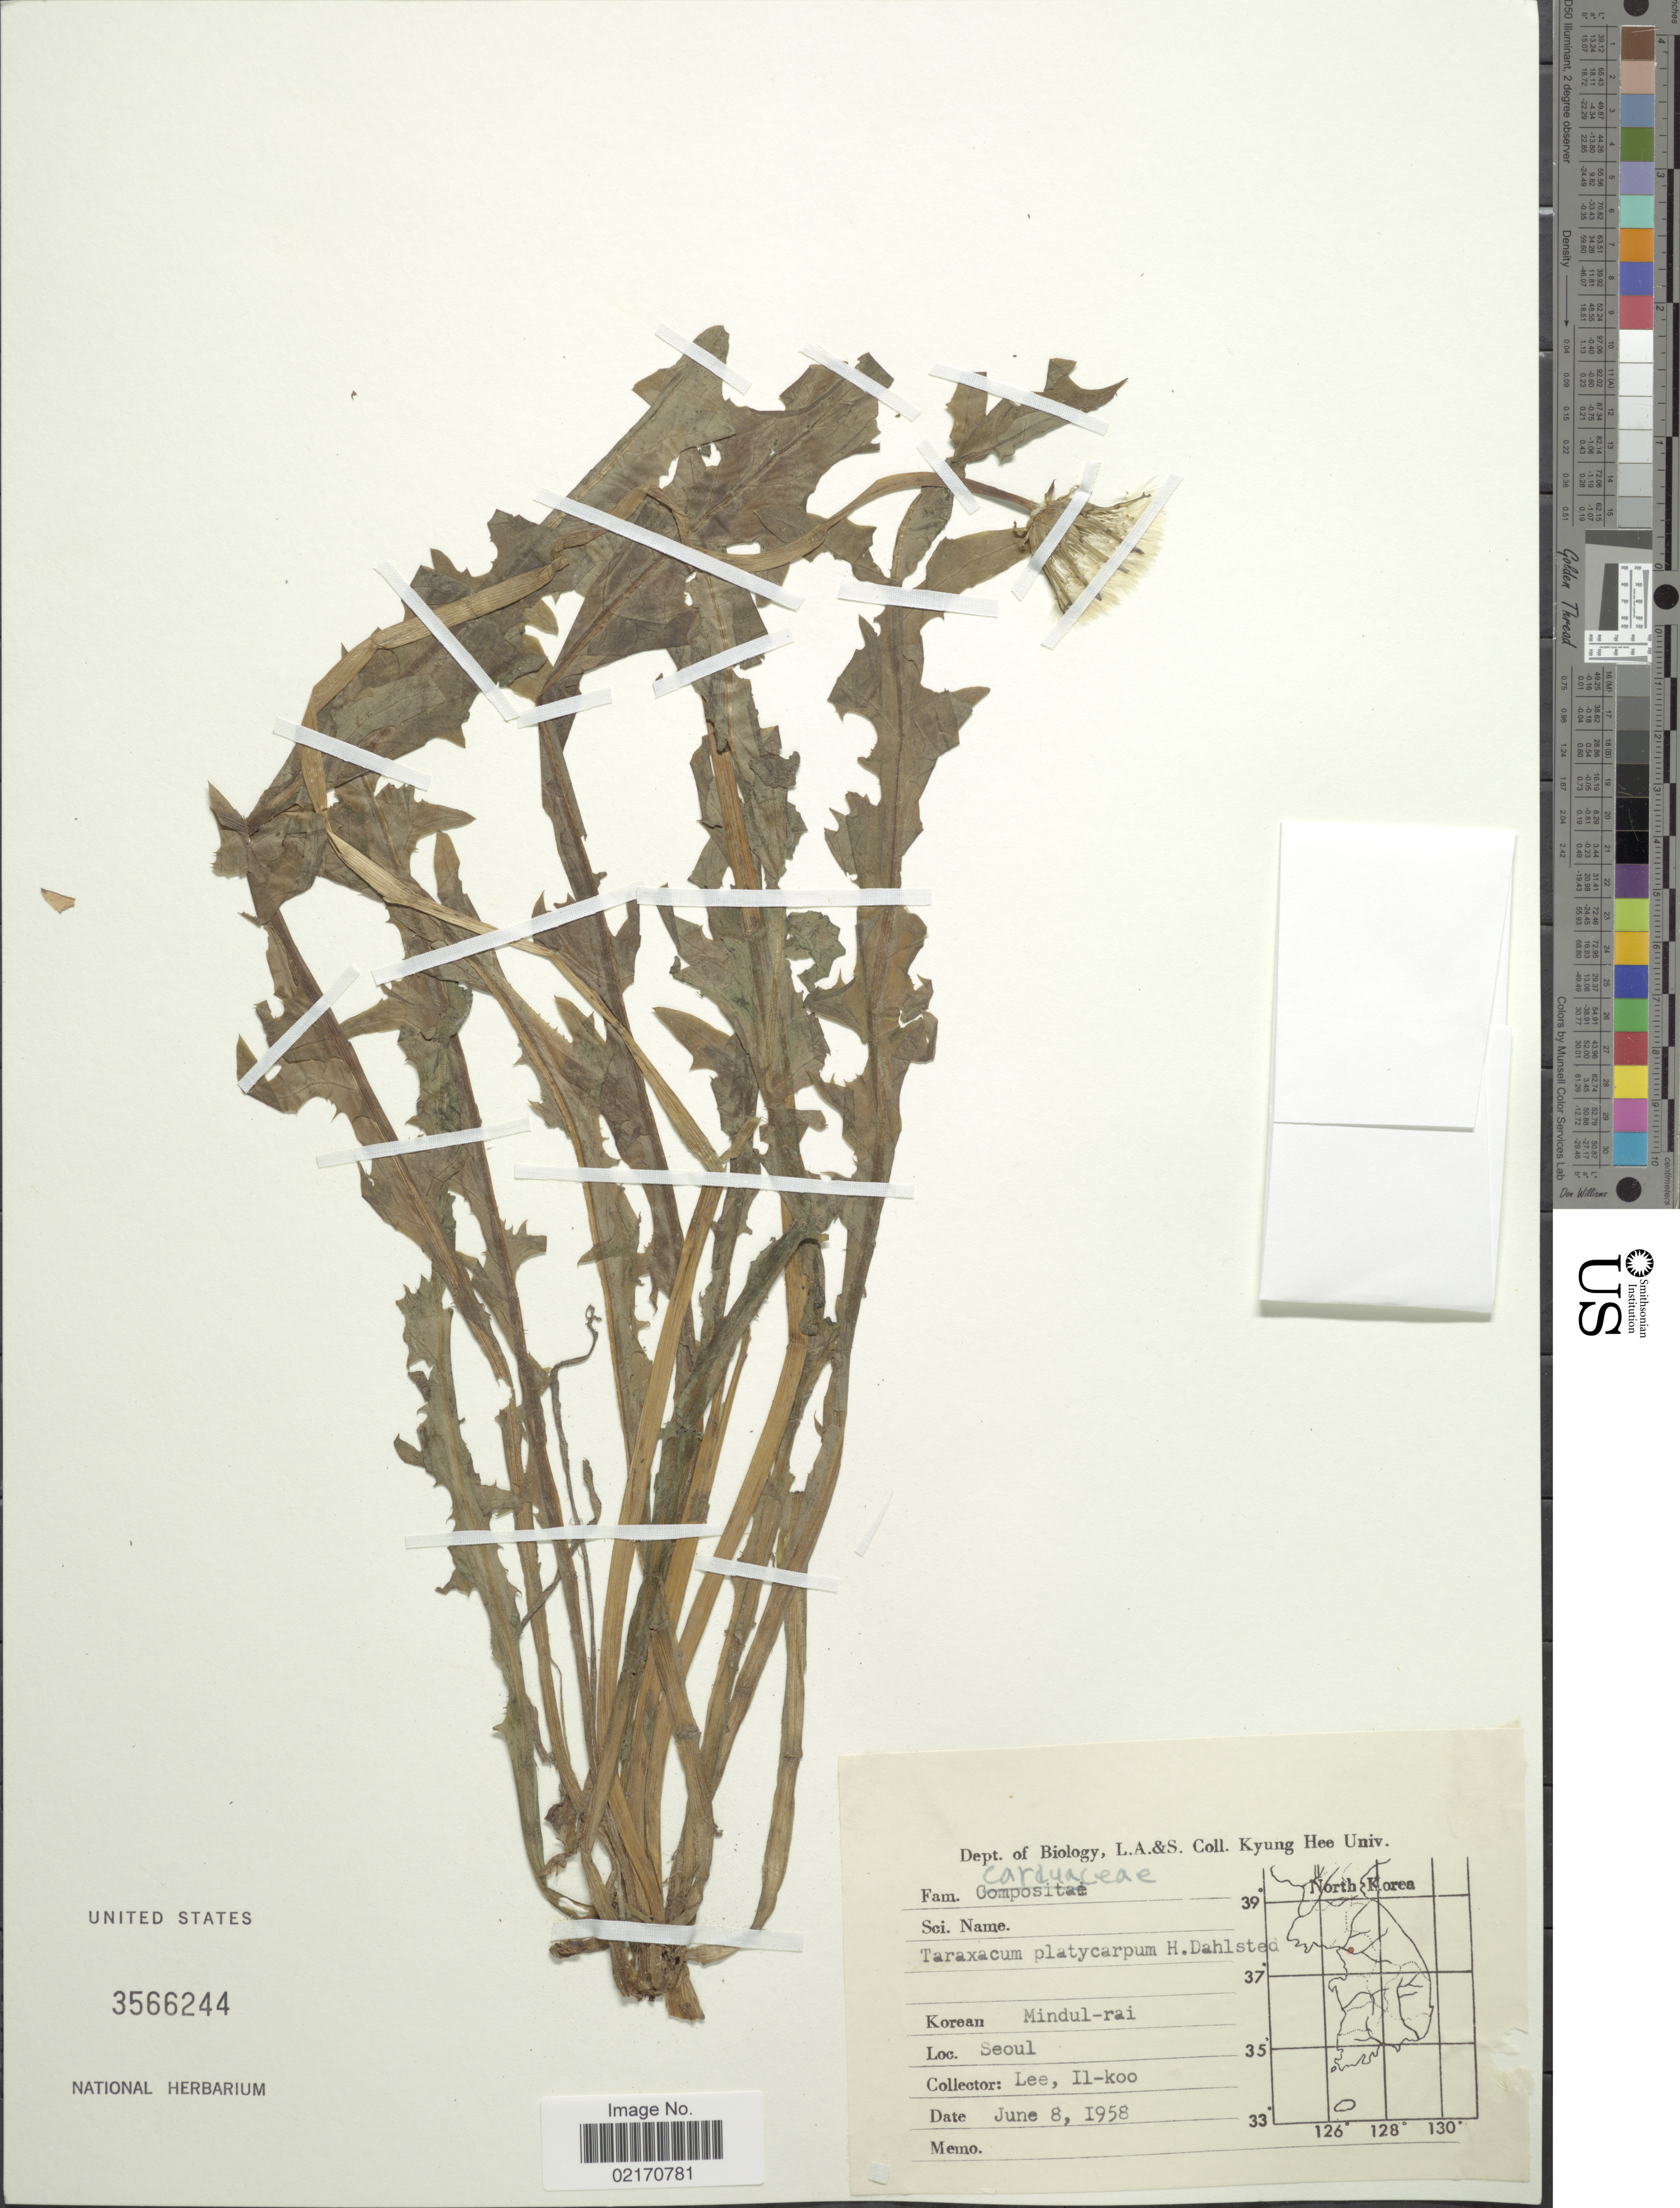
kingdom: Plantae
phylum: Tracheophyta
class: Magnoliopsida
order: Asterales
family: Asteraceae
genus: Taraxacum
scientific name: Taraxacum platycarpum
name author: Dahlst.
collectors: I. Lee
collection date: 1958-06-08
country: South Korea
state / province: Seoul Special City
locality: Seoul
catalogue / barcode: US 3566244